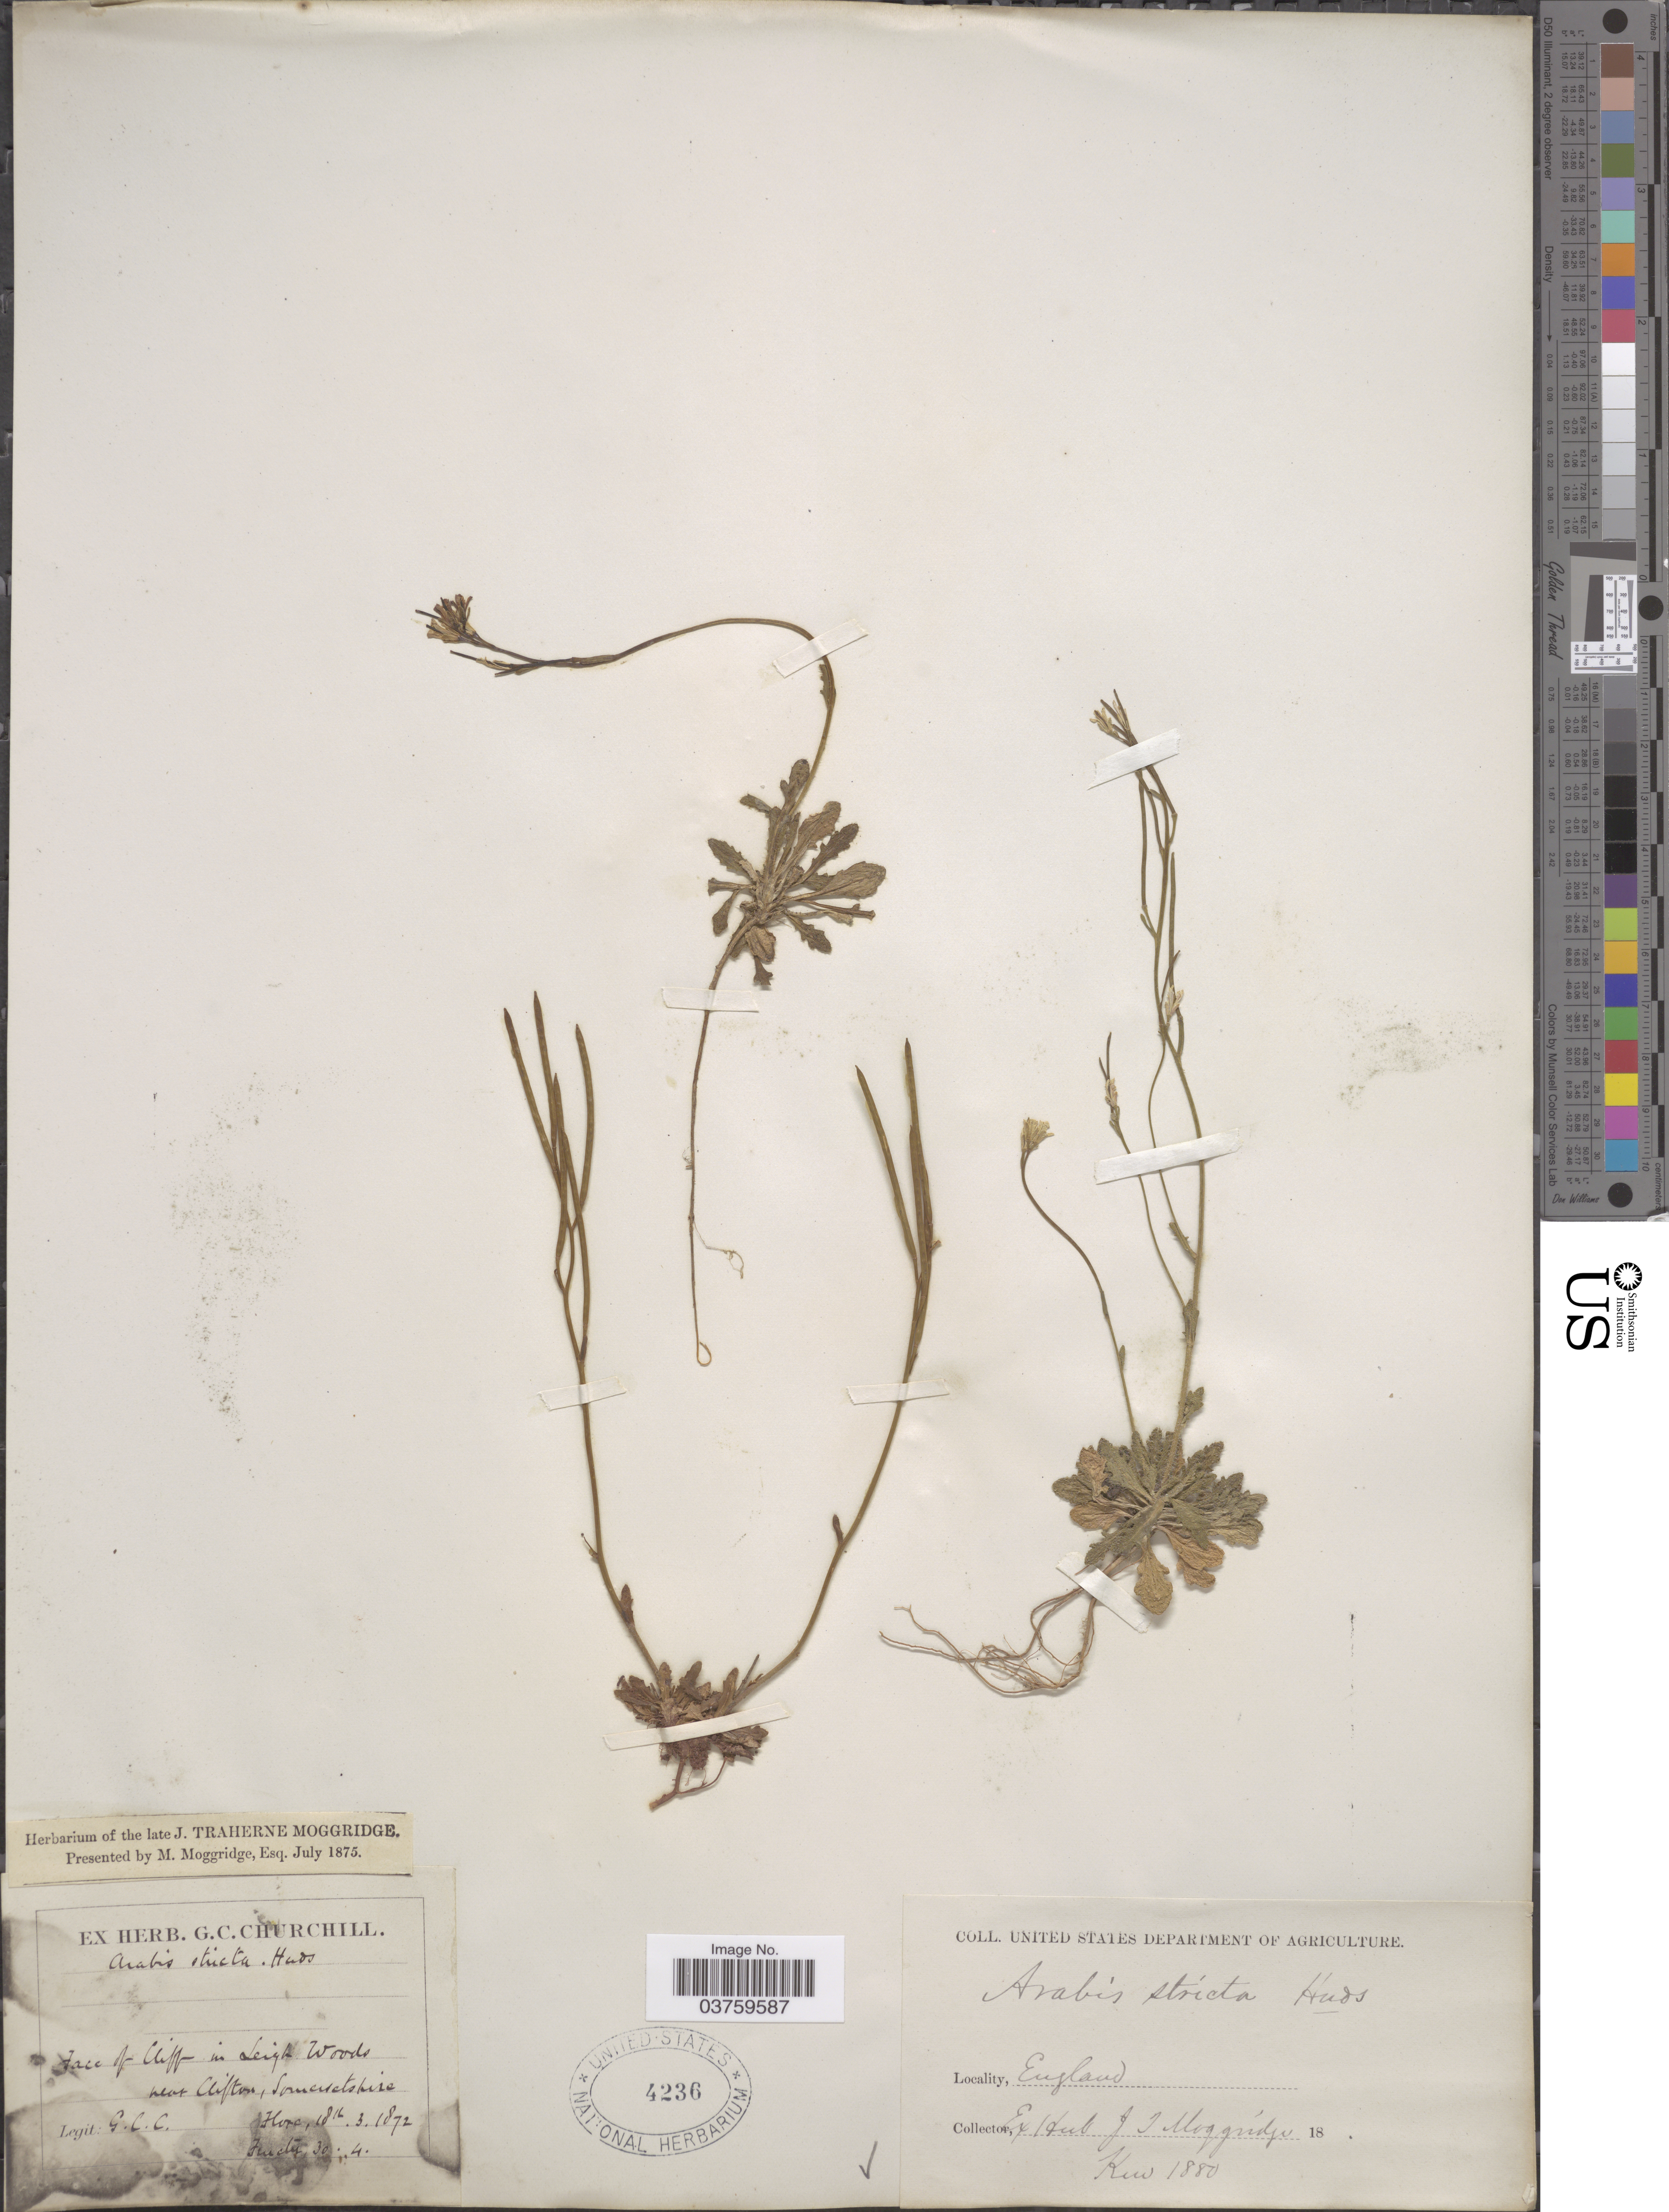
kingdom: Plantae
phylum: Tracheophyta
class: Magnoliopsida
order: Brassicales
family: Brassicaceae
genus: Arabis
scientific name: Arabis stricta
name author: Huds.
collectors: G. Churchill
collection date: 1872-03-18/1872-04-30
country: United Kingdom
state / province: England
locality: Face of cliff in Leigh Woods near Clifton, Somersetshire.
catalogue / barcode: US 4236